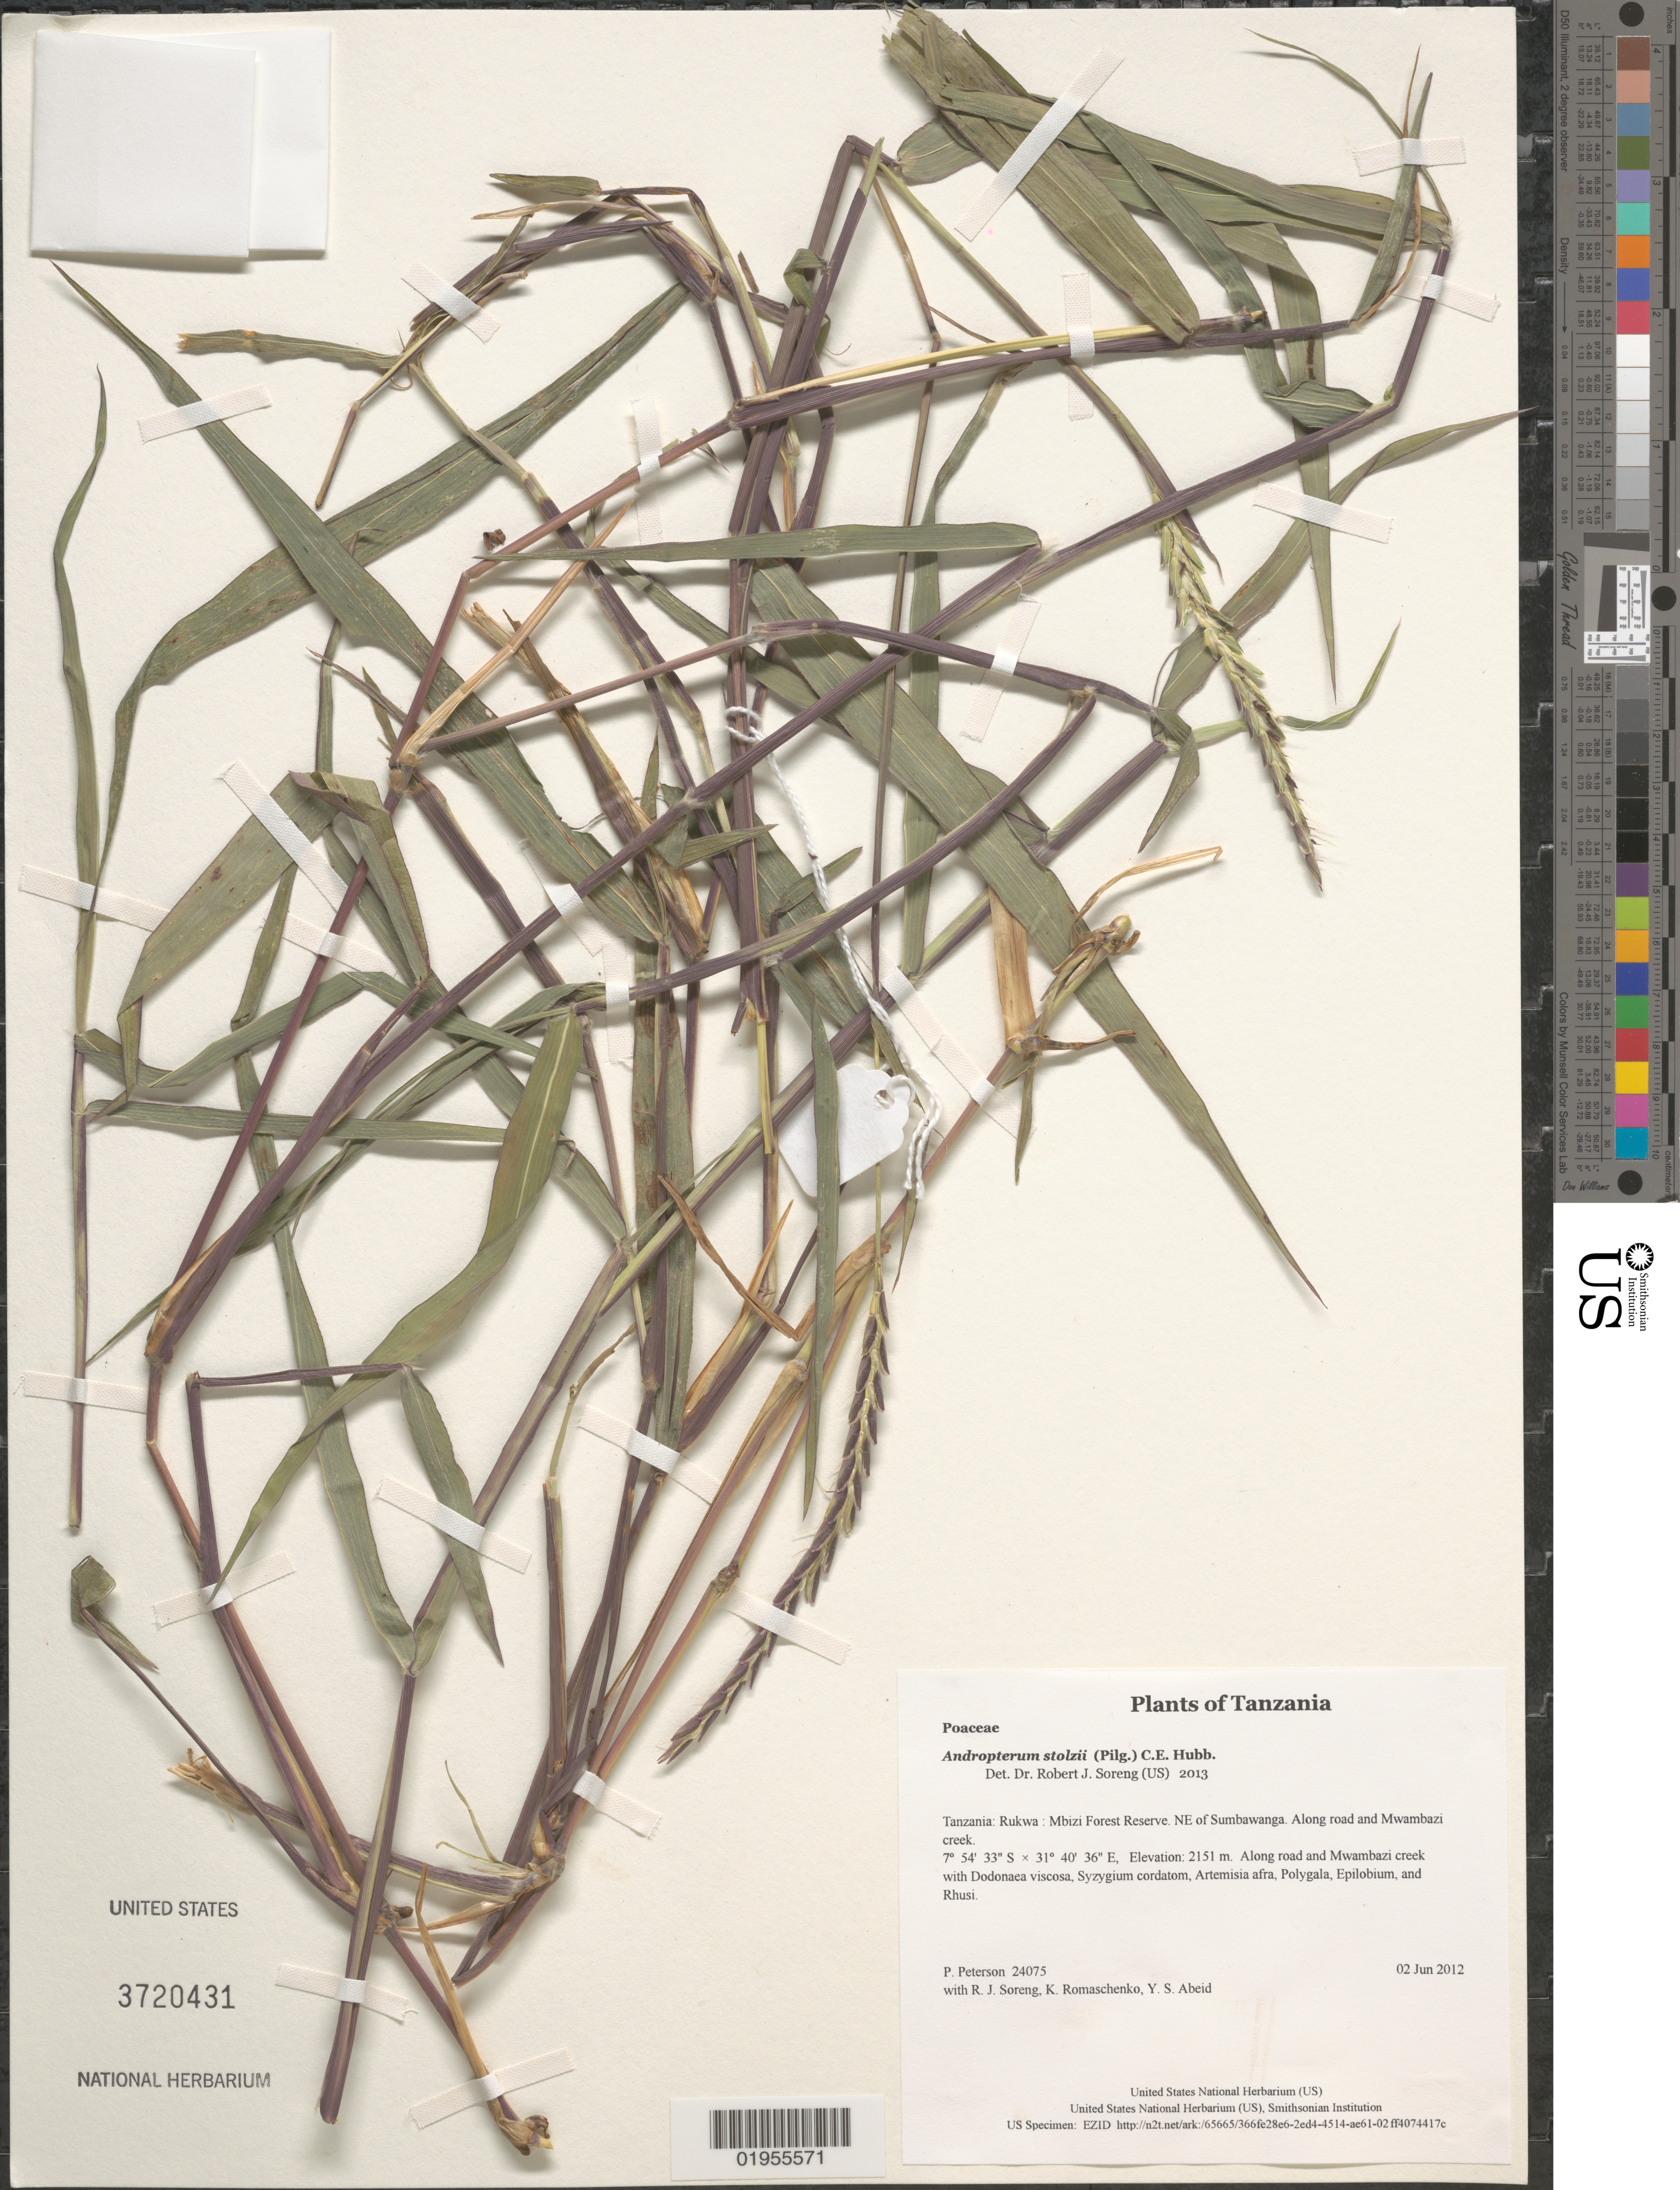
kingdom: Plantae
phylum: Tracheophyta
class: Liliopsida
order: Poales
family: Poaceae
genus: Andropterum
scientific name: Andropterum stolzii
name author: (Pilg.) C.E. Hubb.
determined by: Soreng, Robert J., Research Associate (BOT), Smithsonian Institution - National Museum of Natural History (UNITED STATES)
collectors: P. M. Peterson, R. J. Soreng, K. Romaschenko & Y. Abeid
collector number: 24075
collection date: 2012-06-02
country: Tanzania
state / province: Rukwa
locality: Mbizi Forest Reserve. NE of Sumbawanga. Along road and Mwambazi creek.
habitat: Along road and Mwambazi creek with Dodonaea viscosa, Syzygium cordatom, Artemisia afra, Polygala, Epilobium, and Rhusi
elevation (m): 2151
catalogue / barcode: US 3720431